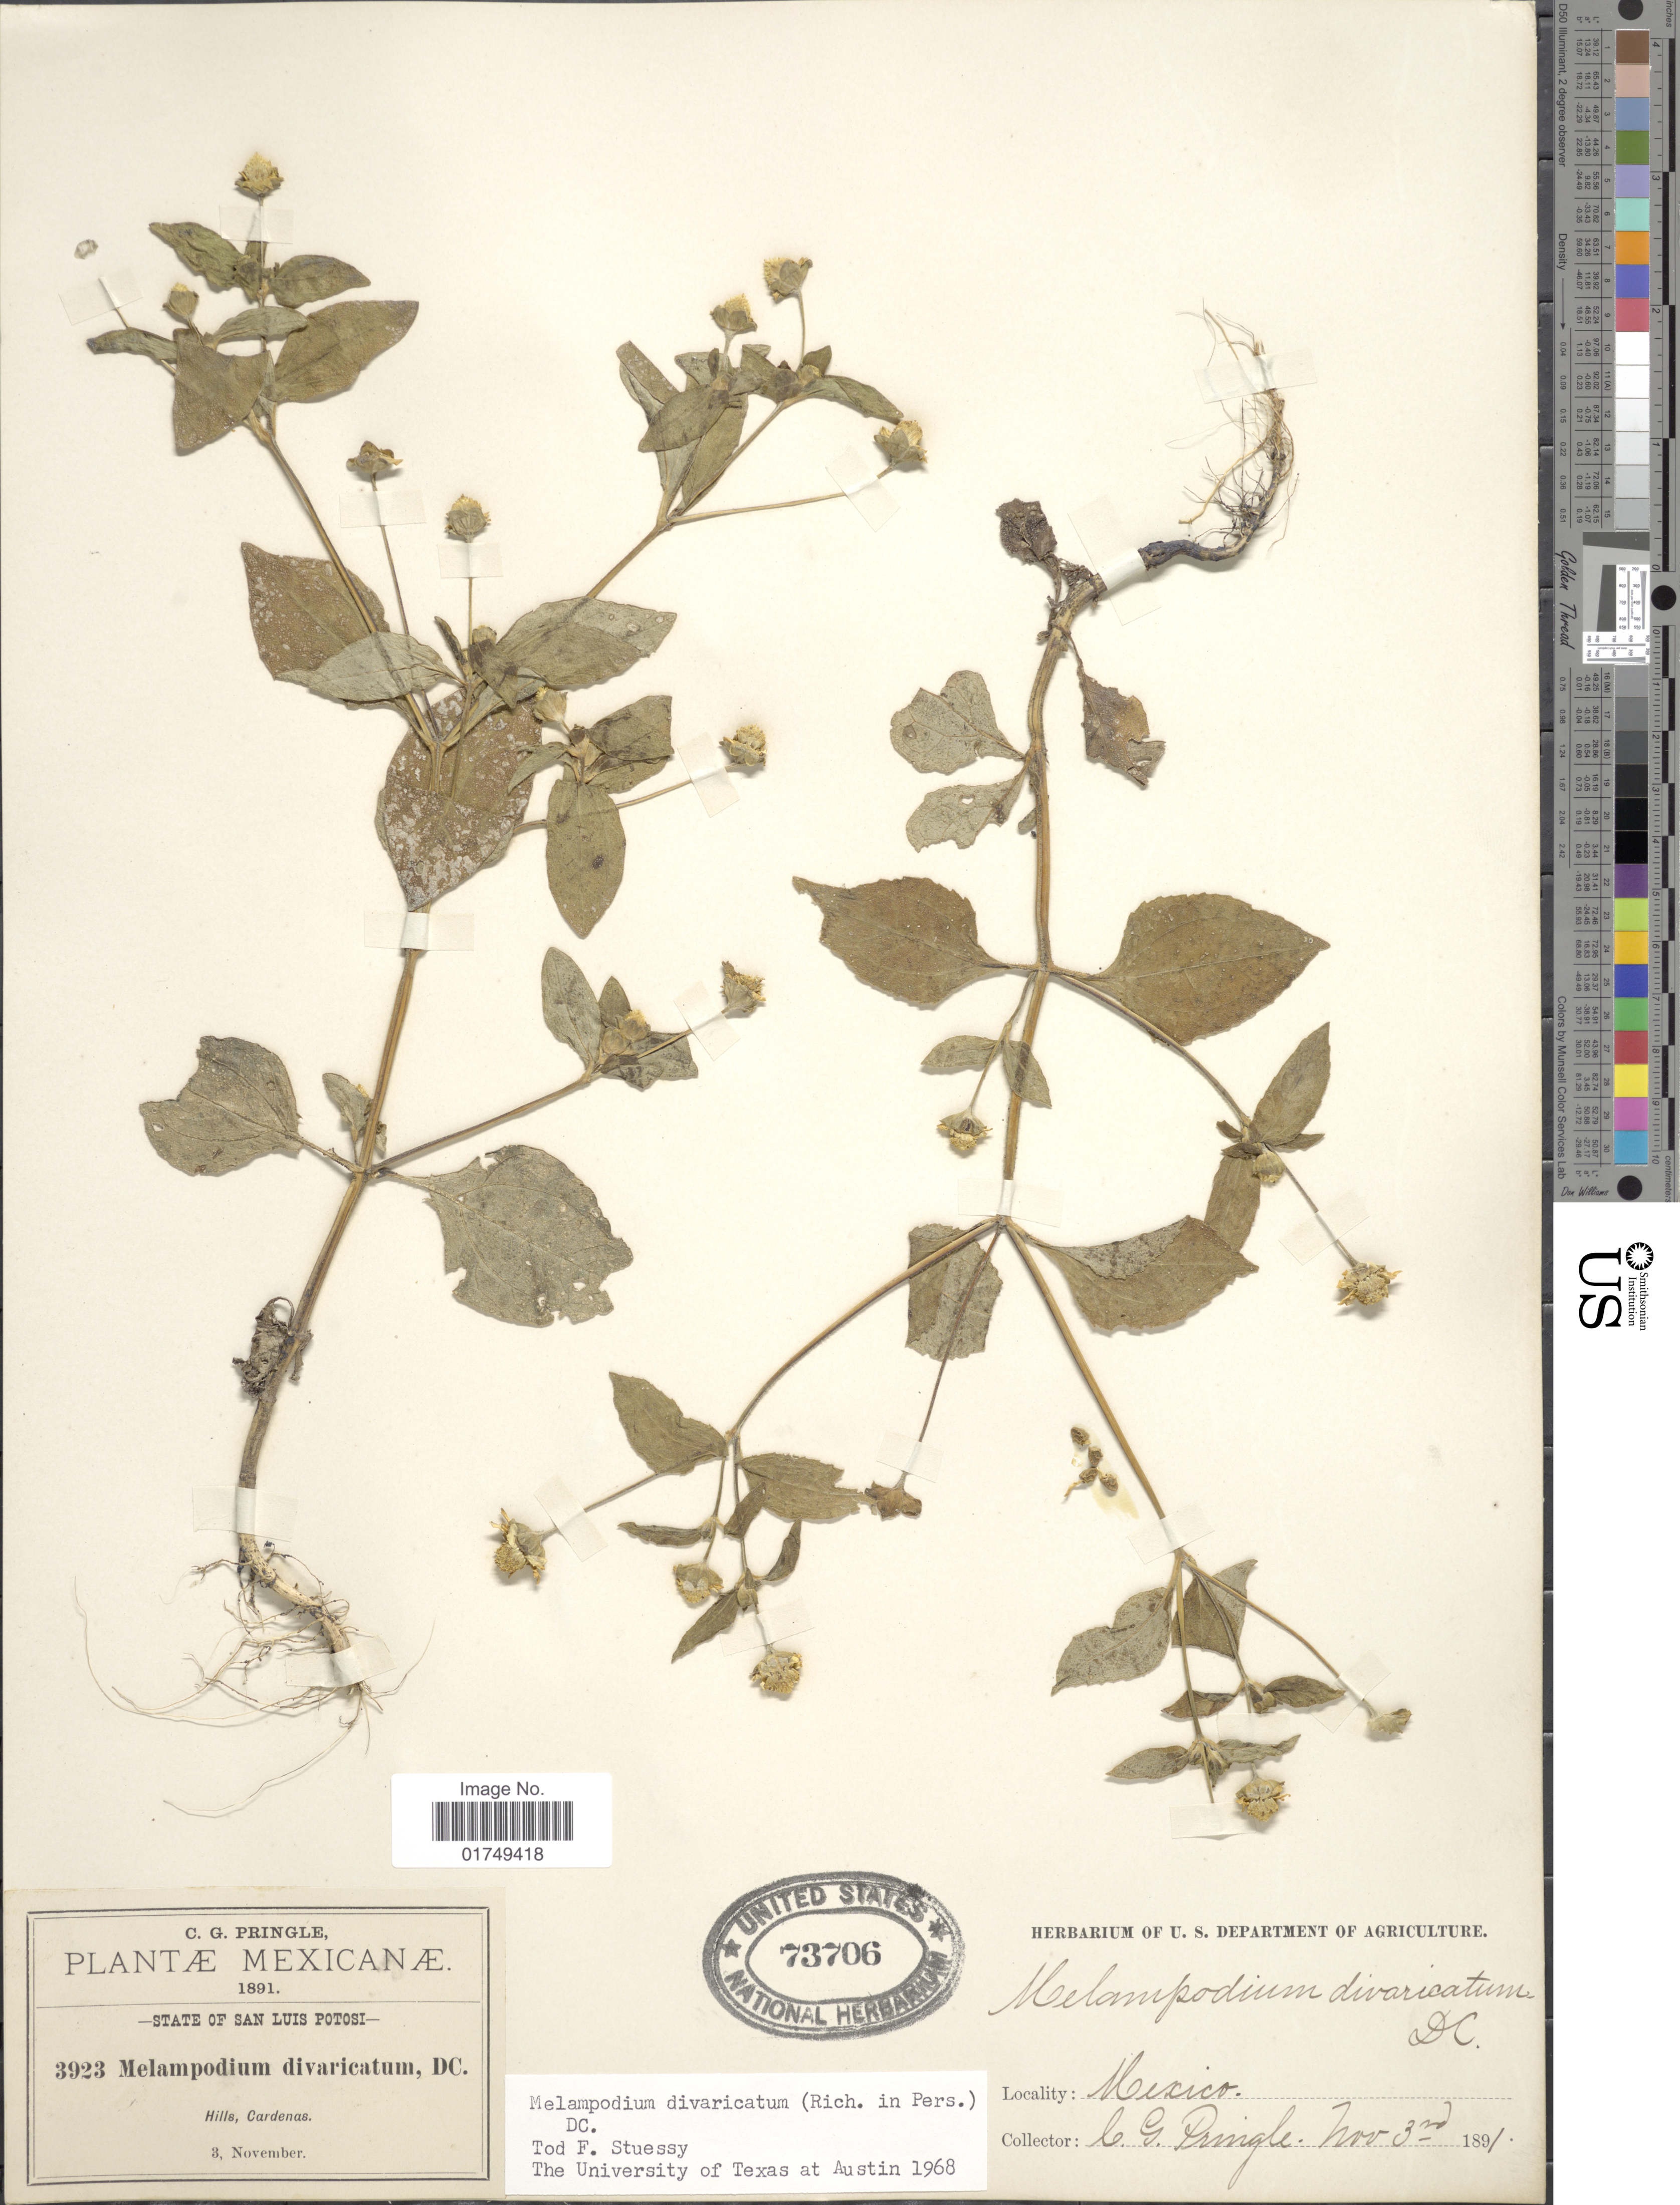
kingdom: Plantae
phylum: Tracheophyta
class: Magnoliopsida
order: Asterales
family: Asteraceae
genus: Melampodium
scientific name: Melampodium divaricatum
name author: (Rich.) DC.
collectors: C. G. Pringle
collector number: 3923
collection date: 1891-11-03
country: Mexico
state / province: San Luis Potosí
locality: Cardenas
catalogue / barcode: US 73706